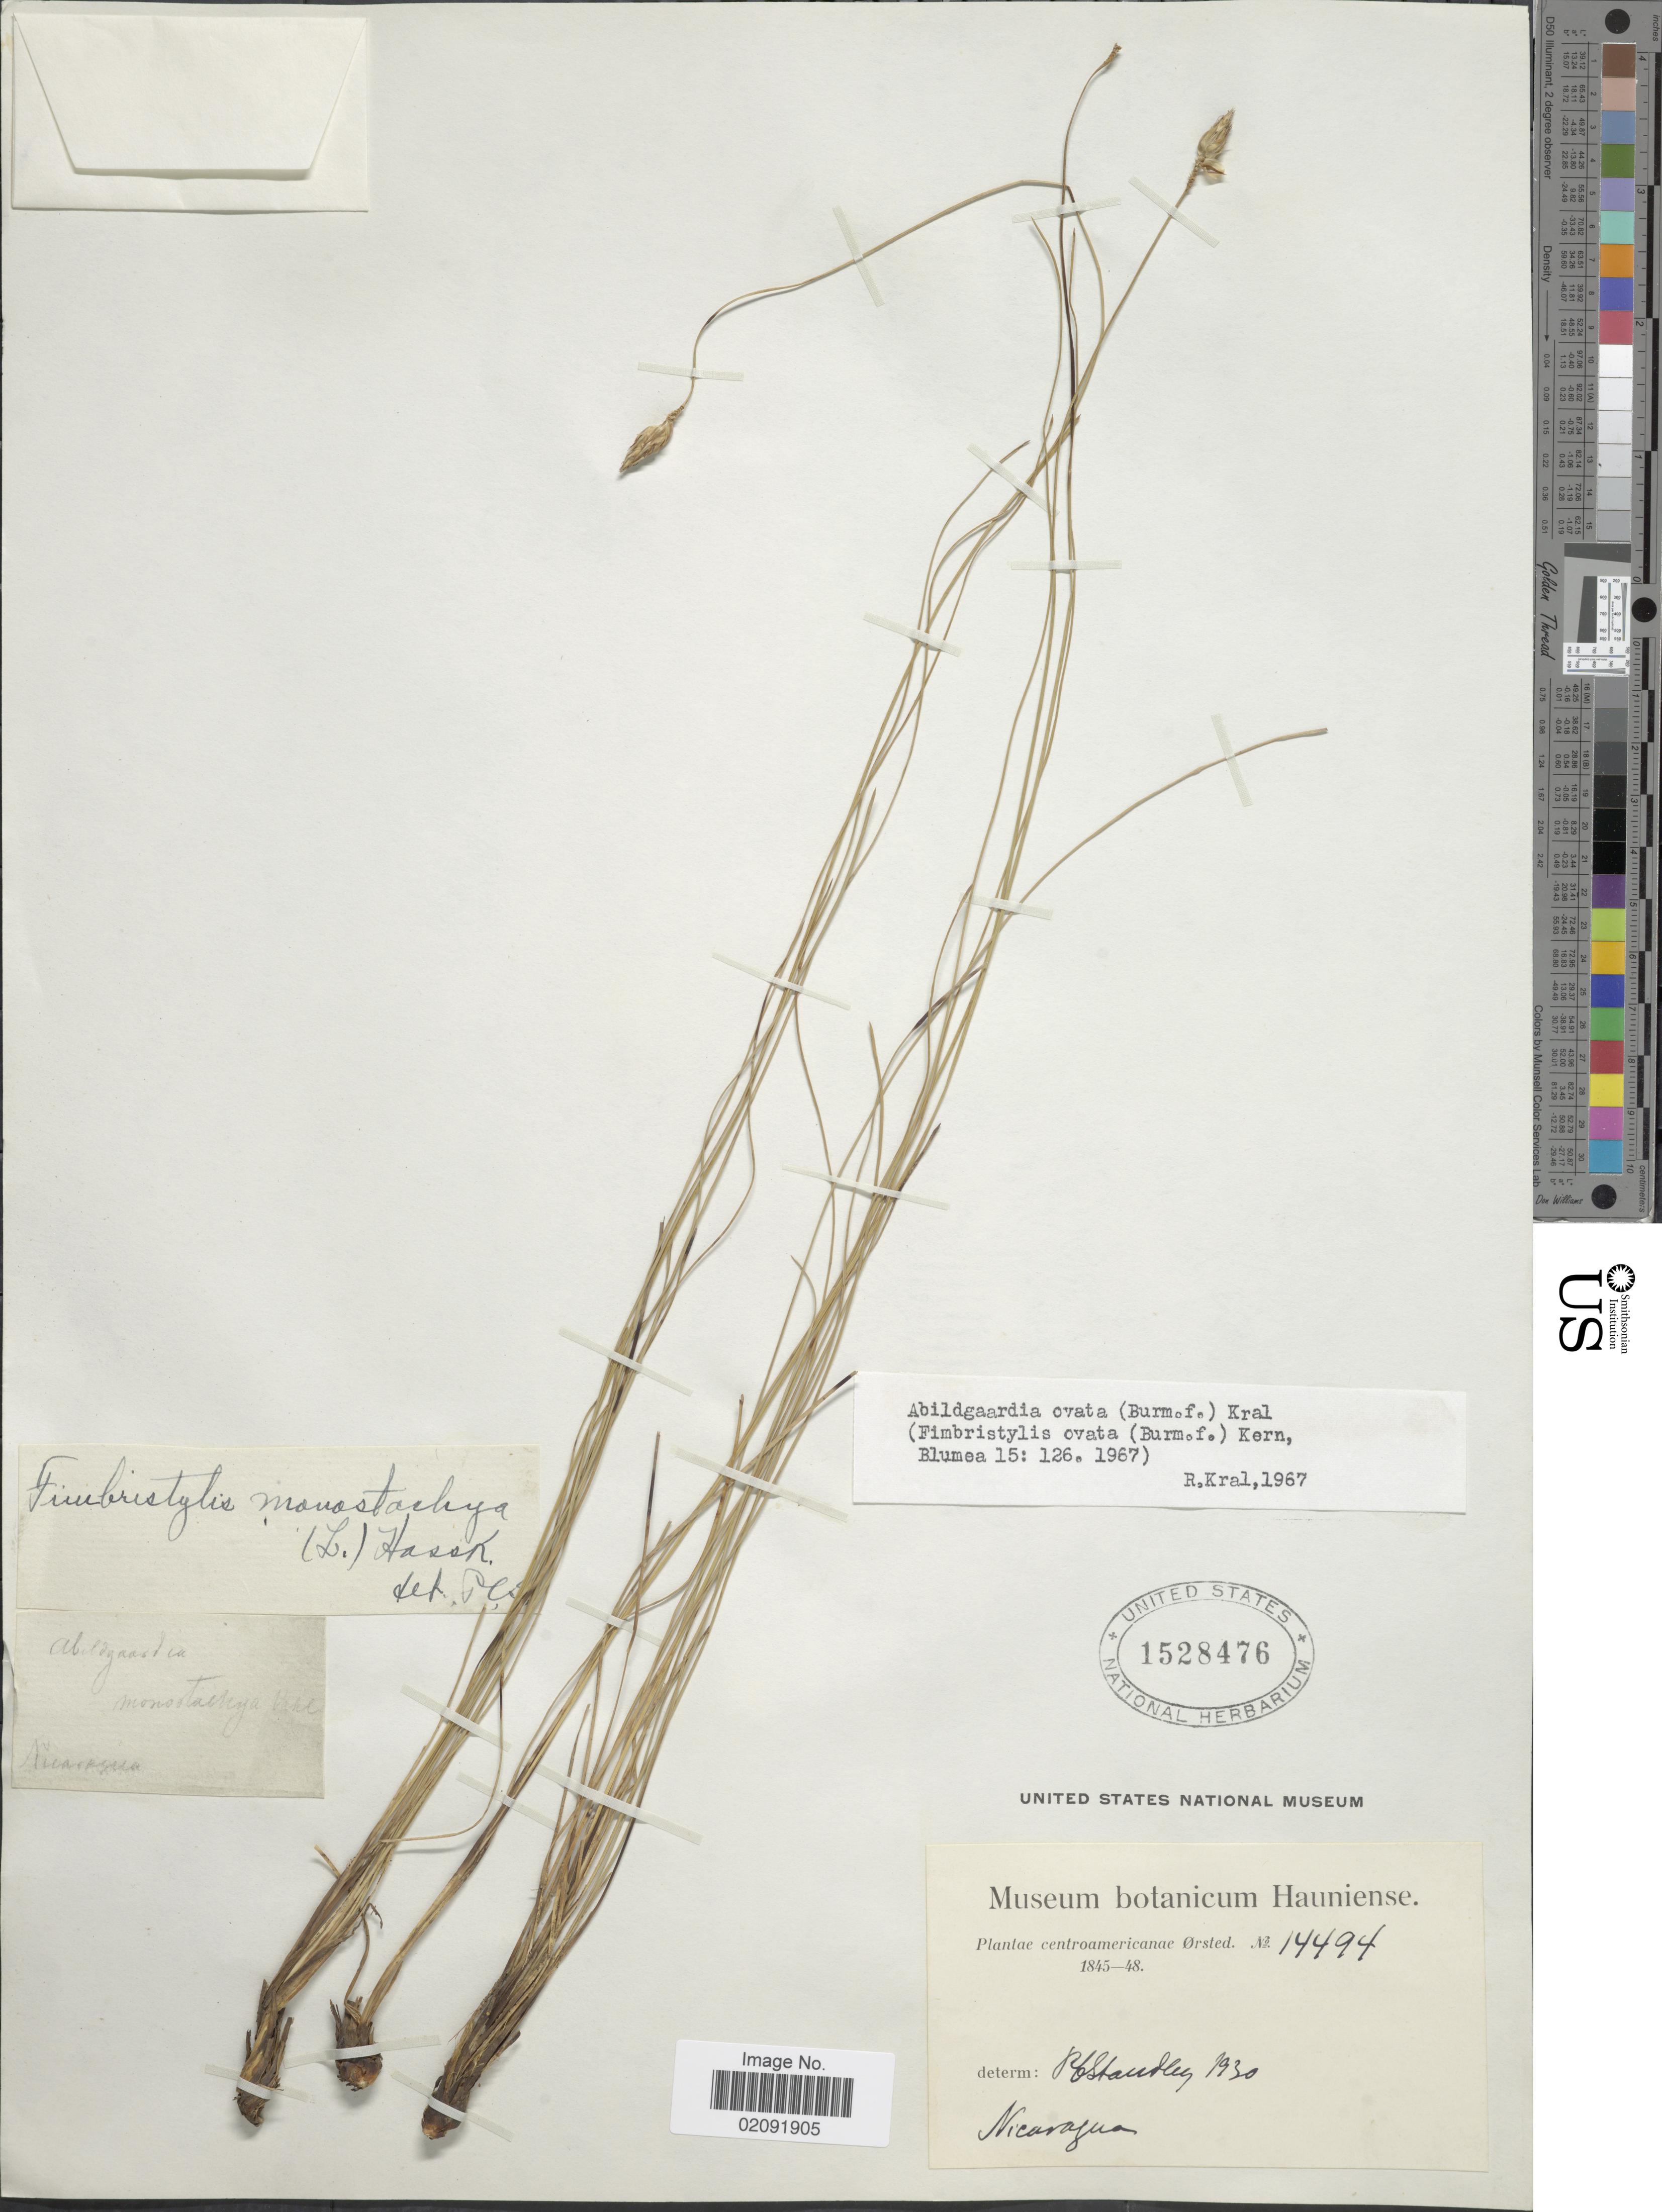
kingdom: Plantae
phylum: Tracheophyta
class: Liliopsida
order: Poales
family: Cyperaceae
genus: Abildgaardia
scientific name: Abildgaardia ovata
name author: (Burm. f.) Kral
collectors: Ørsted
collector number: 14494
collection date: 1845/1848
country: Nicaragua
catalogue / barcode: US 1528476